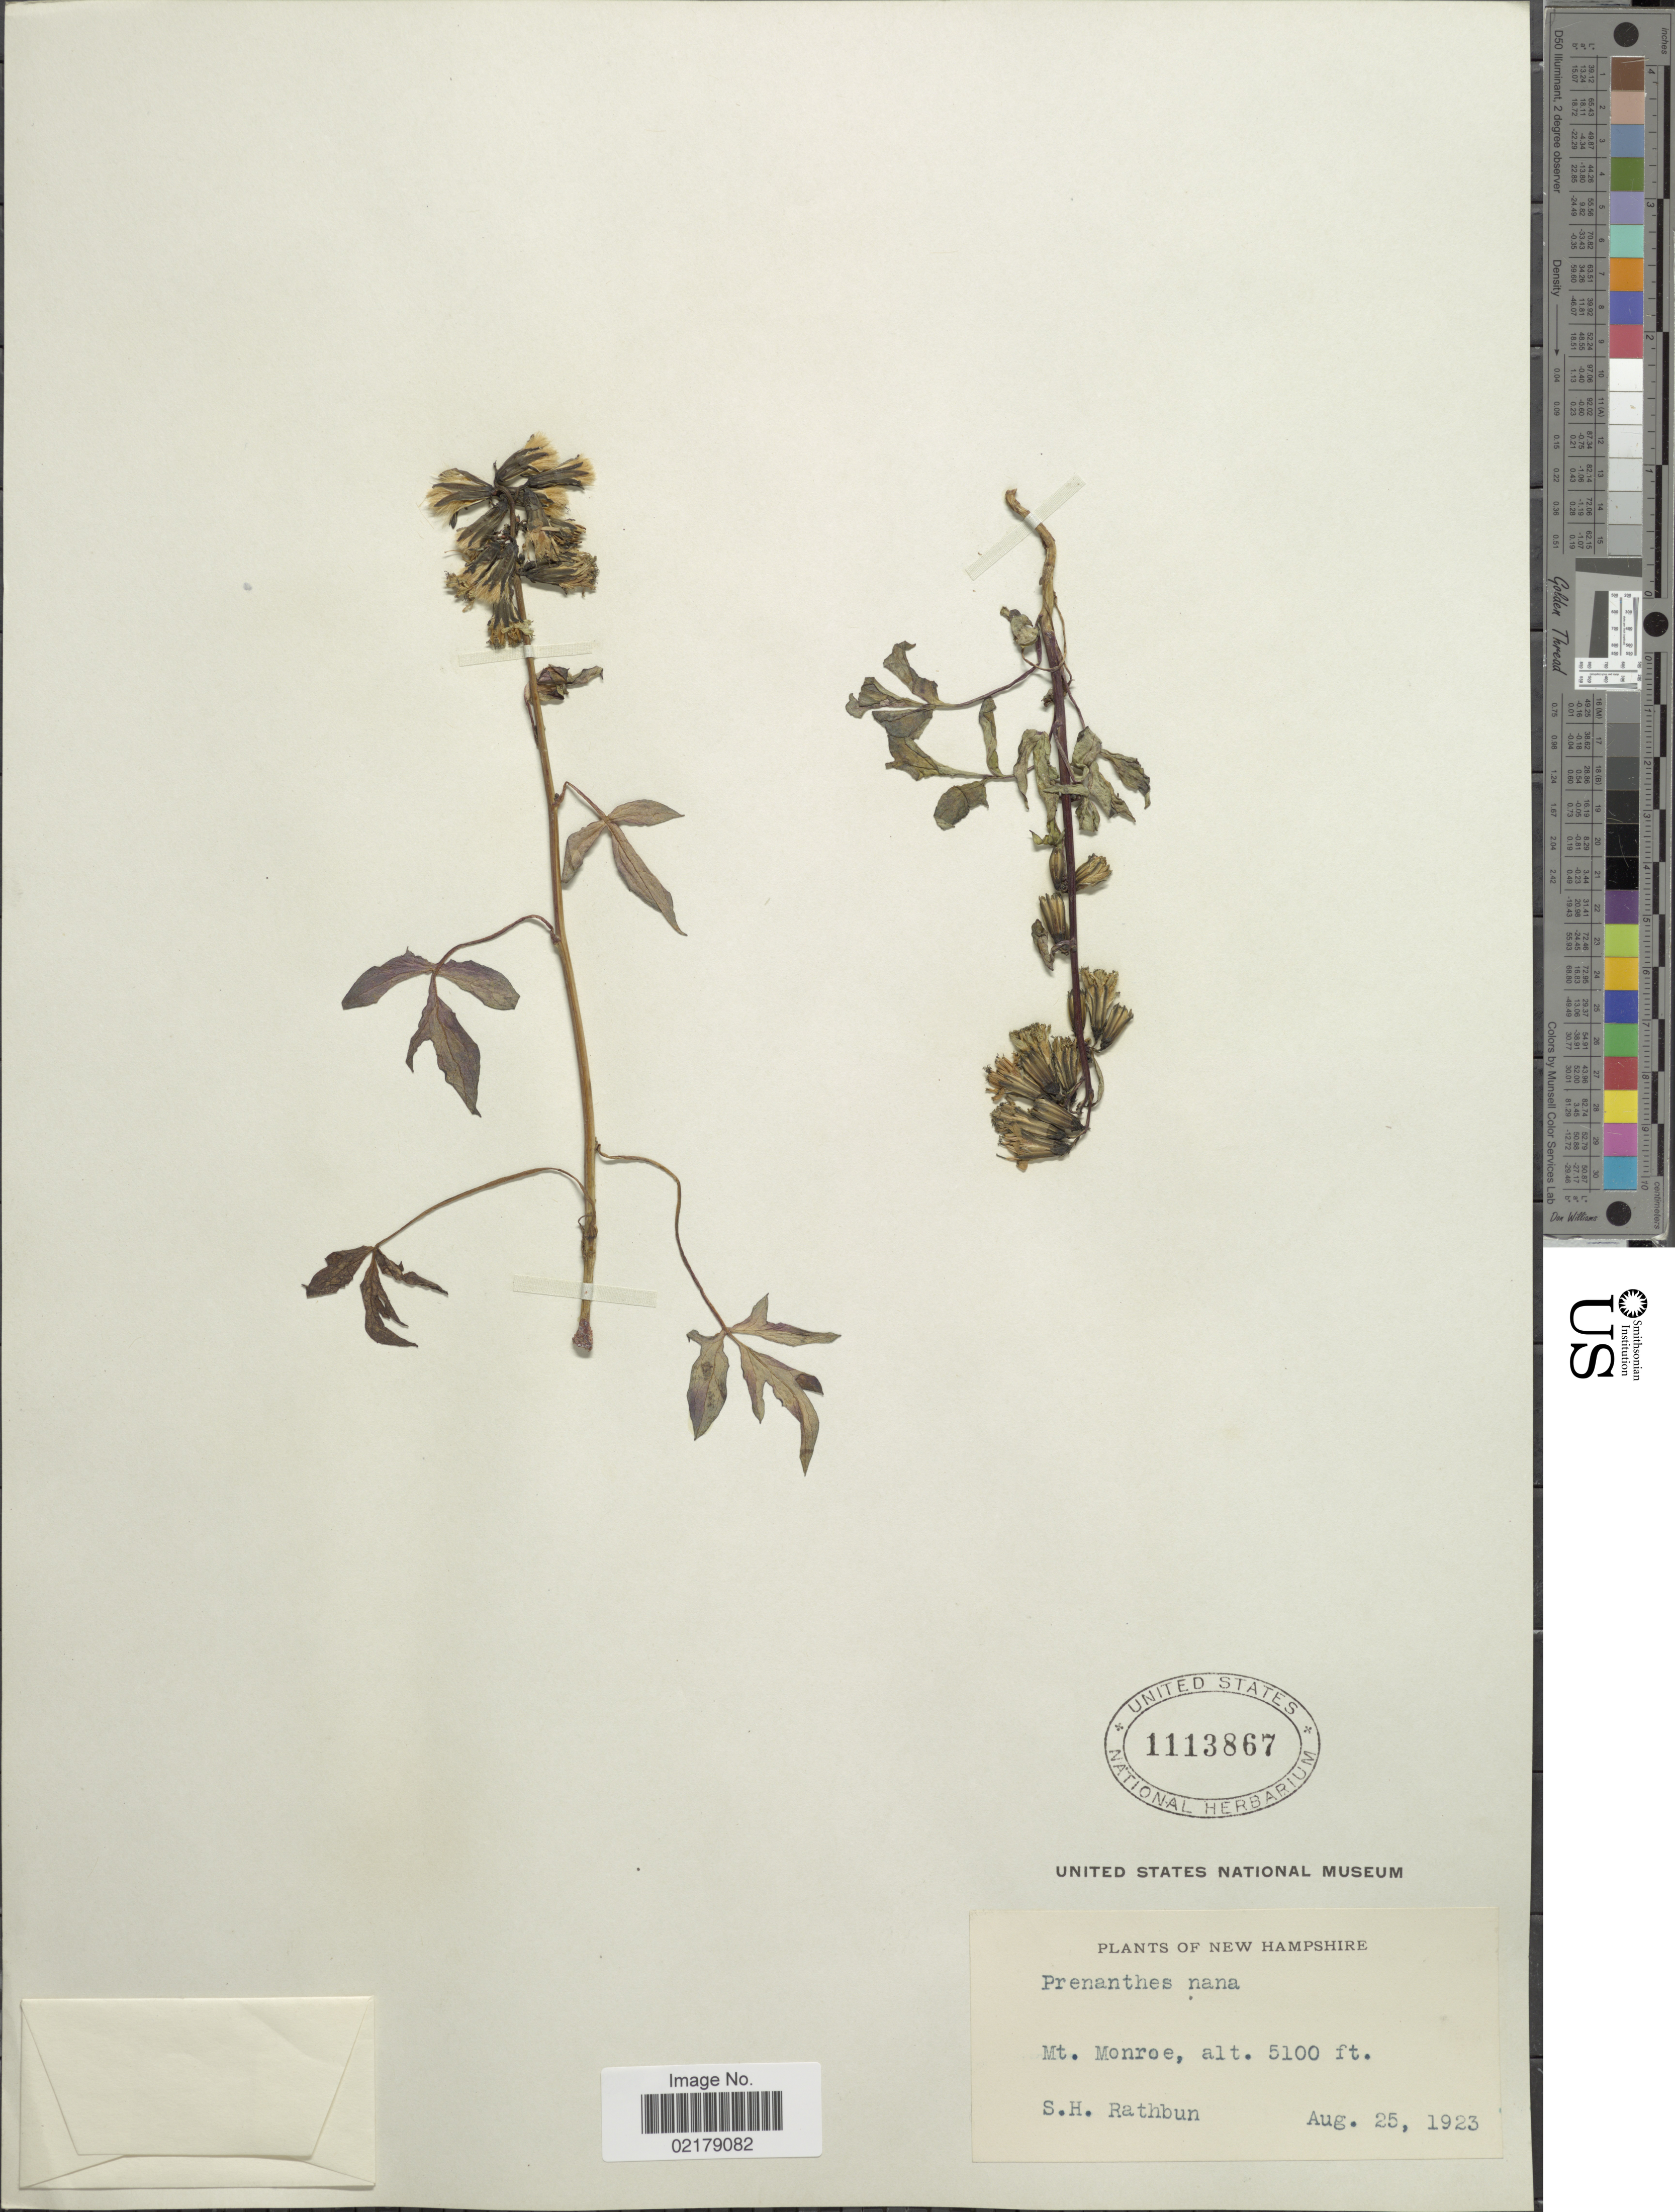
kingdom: Plantae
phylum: Tracheophyta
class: Magnoliopsida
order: Asterales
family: Asteraceae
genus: Nabalus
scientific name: Nabalus trifoliolatus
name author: Cass.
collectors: S. Rathbun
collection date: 1923-08-25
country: United States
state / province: New Hampshire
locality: Mt Monroe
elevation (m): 1554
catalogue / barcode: US 1113867